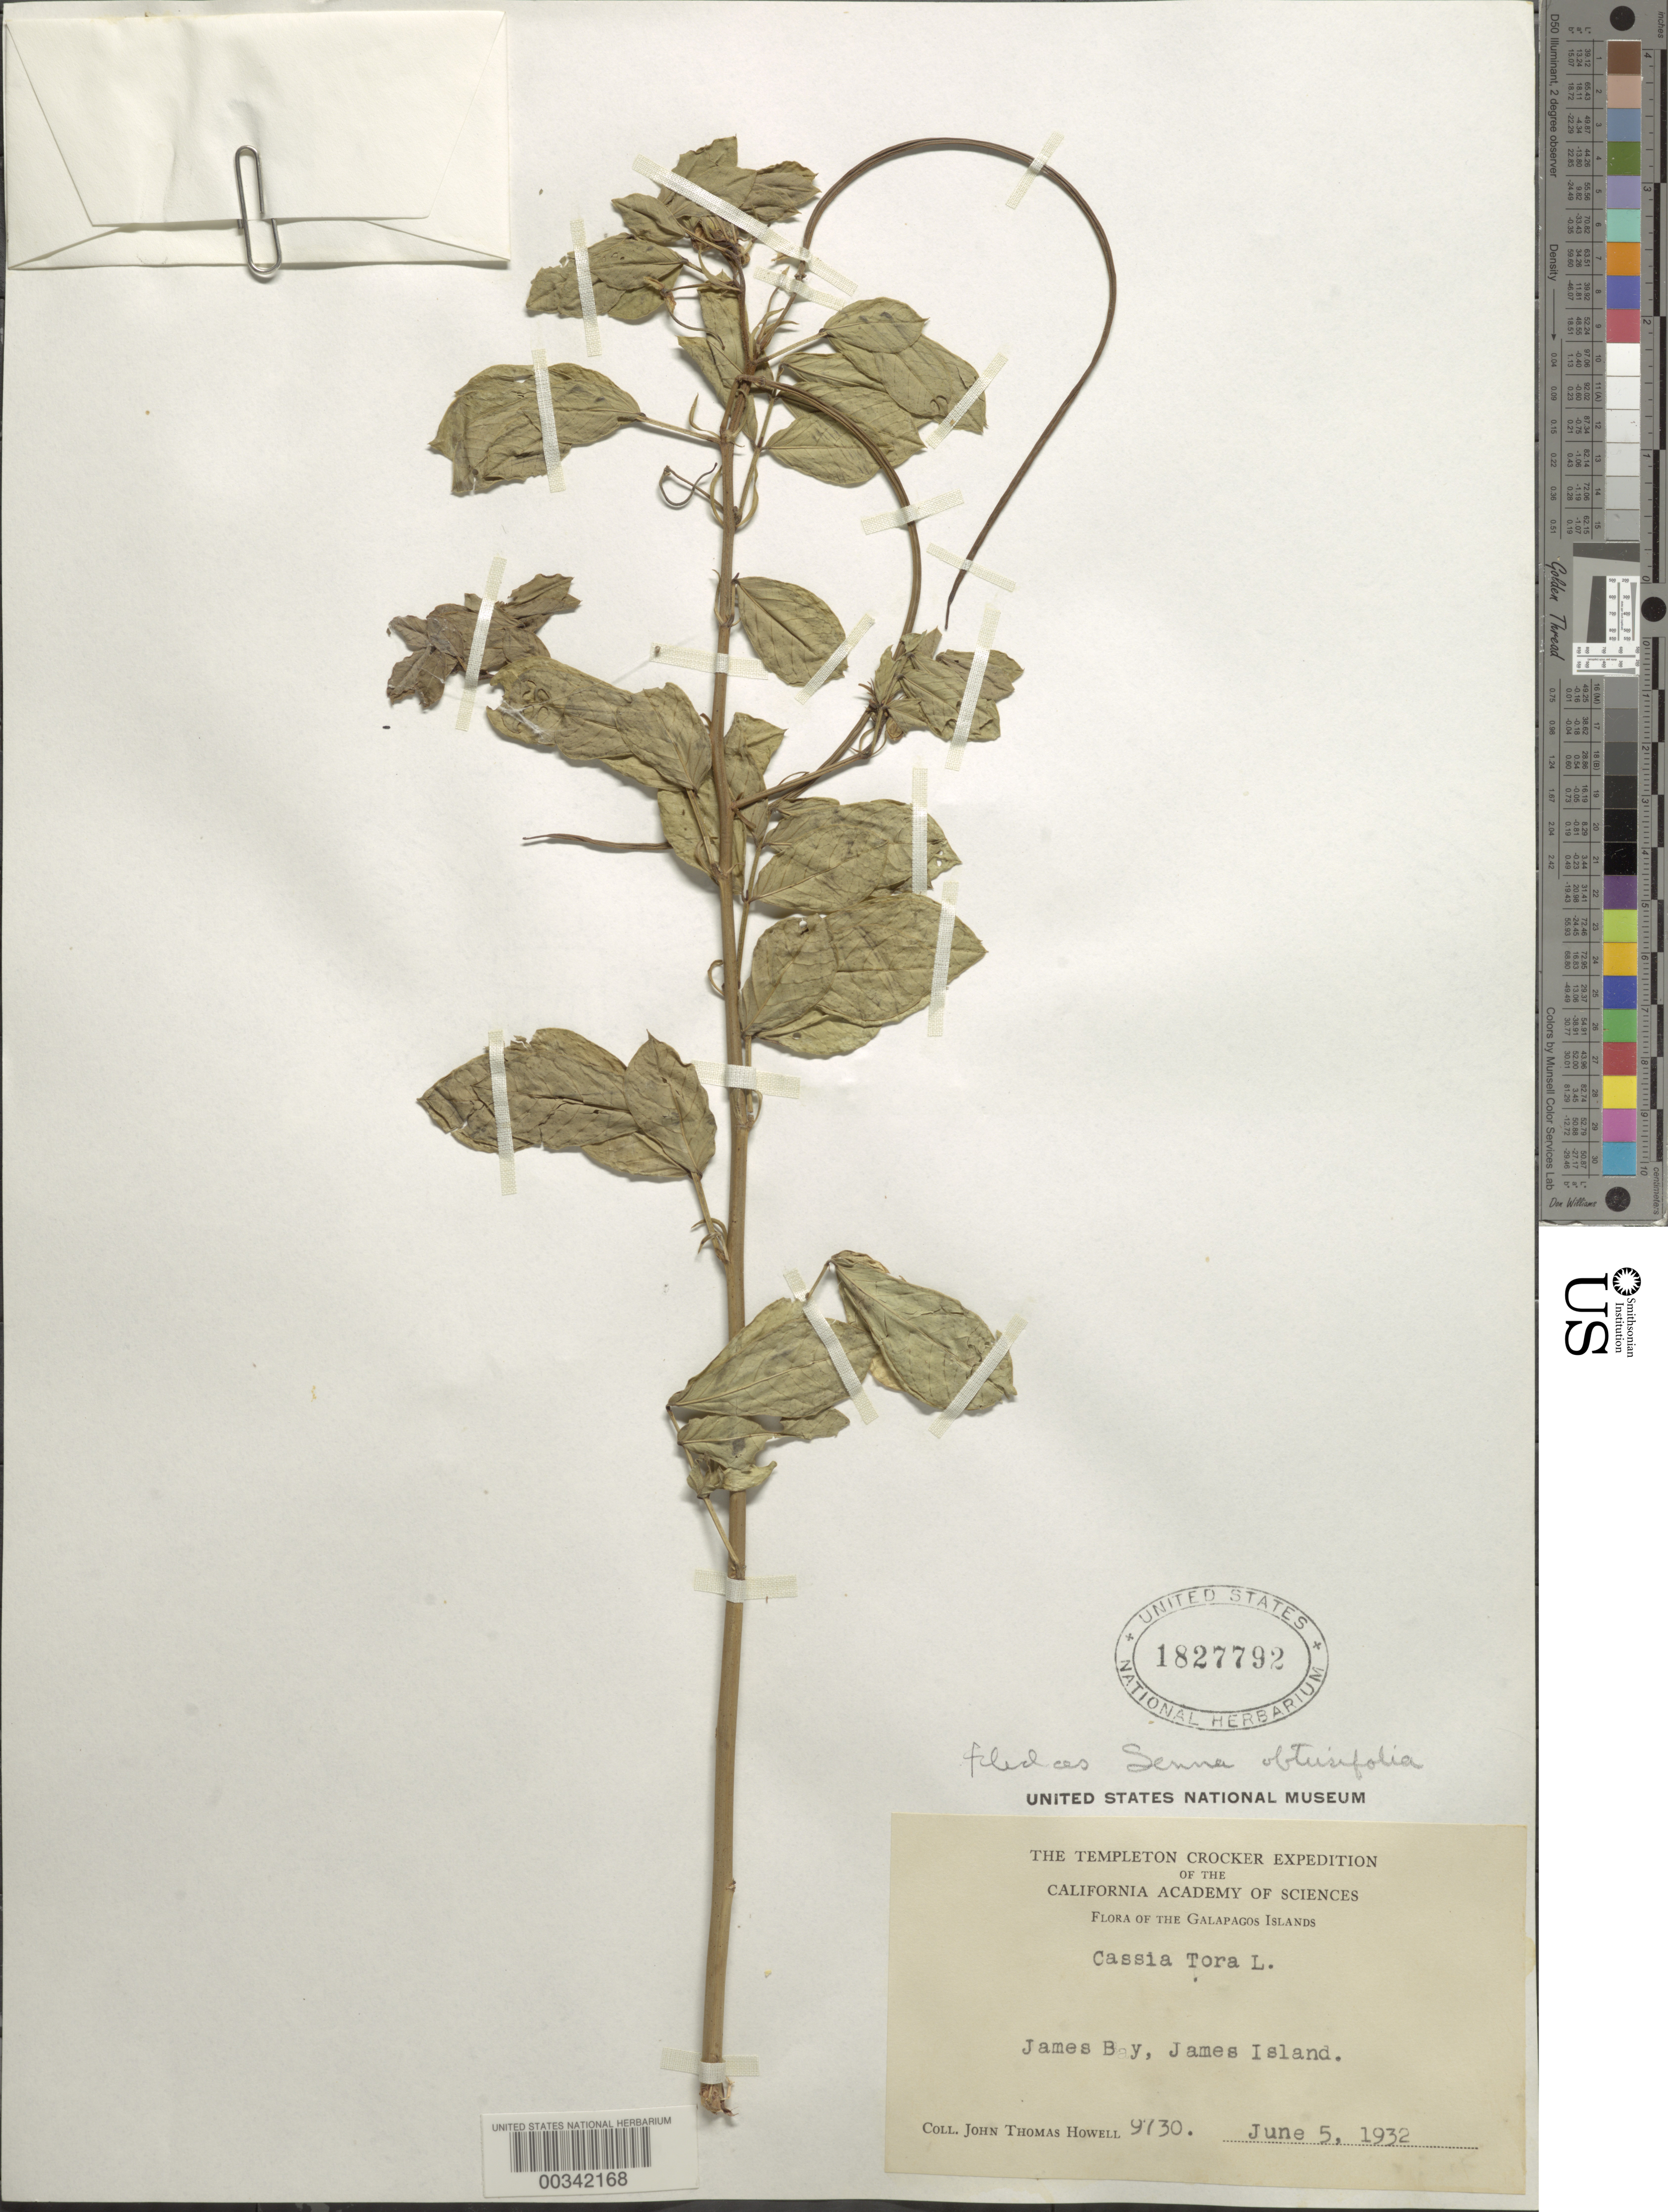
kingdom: Plantae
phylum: Tracheophyta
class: Magnoliopsida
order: Fabales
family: Fabaceae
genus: Senna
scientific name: Senna obtusifolia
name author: (L.) H.S. Irwin & Barneby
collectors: J. T. Howell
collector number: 9730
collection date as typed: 05 Jun 1932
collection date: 1932-06-05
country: Ecuador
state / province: Colón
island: Santiago [James, San Salvador]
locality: James Bay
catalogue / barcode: US 1827792